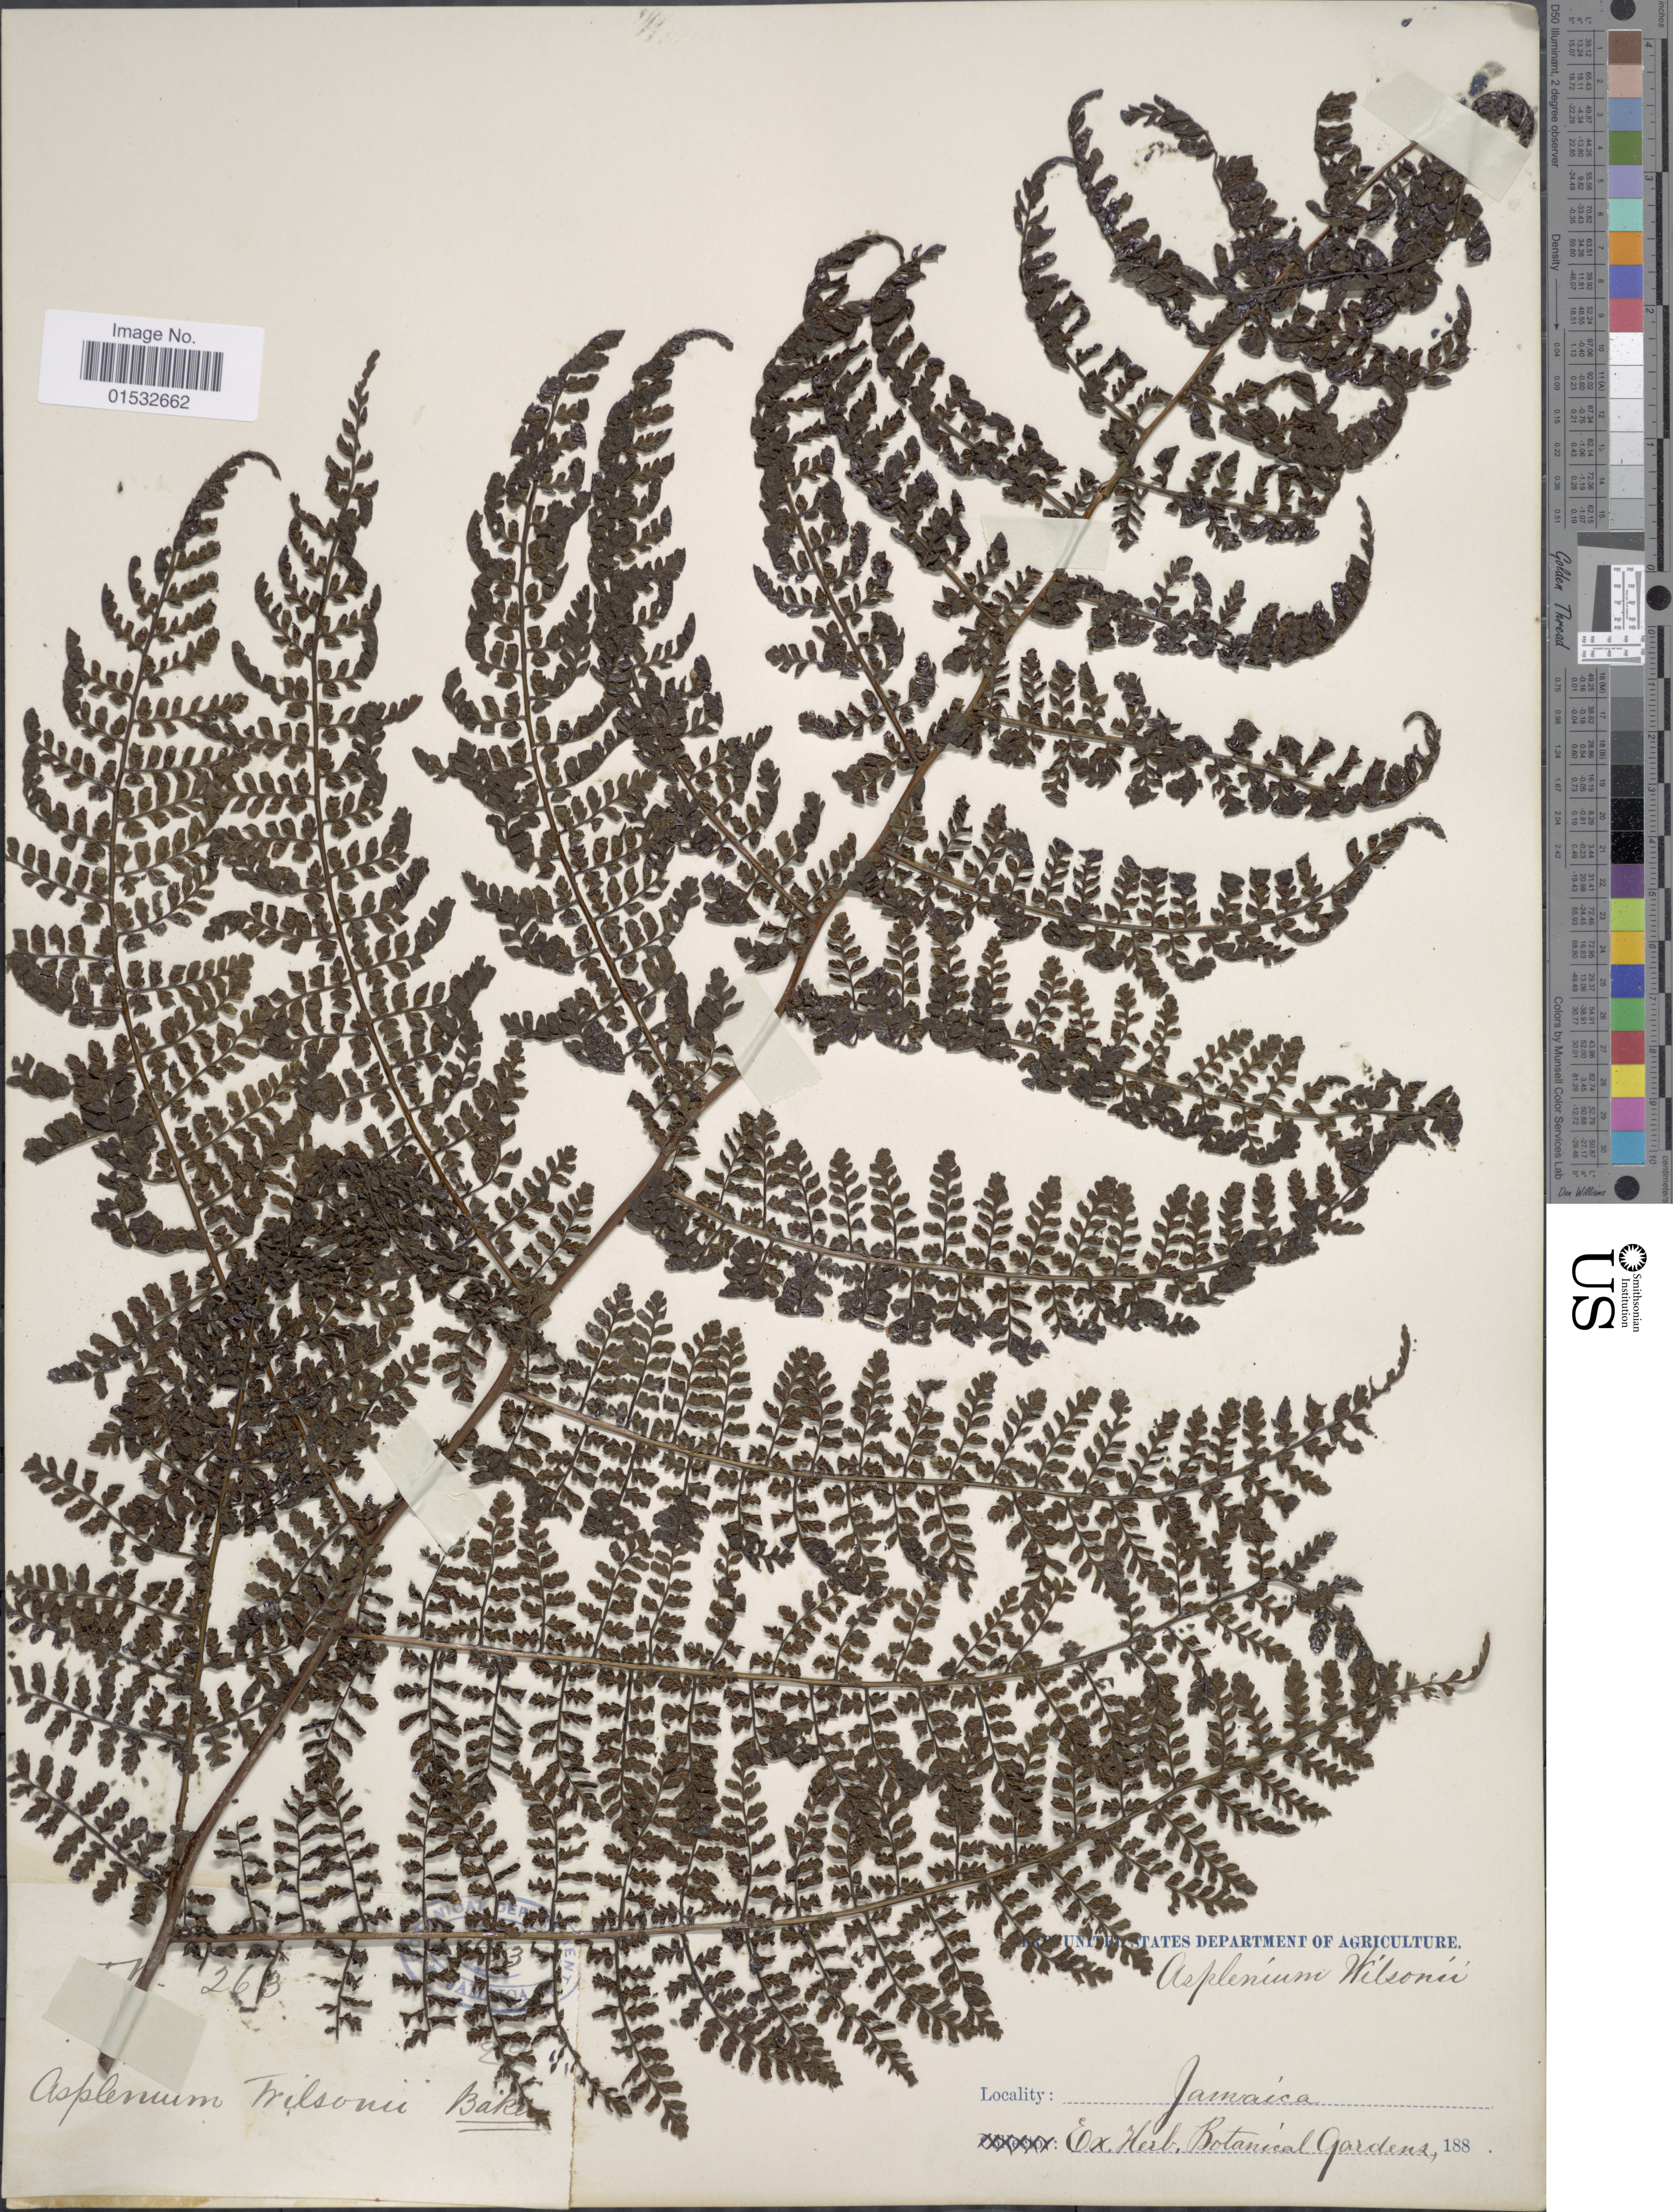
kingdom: Plantae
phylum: Tracheophyta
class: Polypodiopsida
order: Polypodiales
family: Athyriaceae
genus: Diplazium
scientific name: Diplazium wilsonii var. wilsonii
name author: (Baker) Diels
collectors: Ex herb. Botanical gardens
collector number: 263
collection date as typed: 188-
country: Jamaica